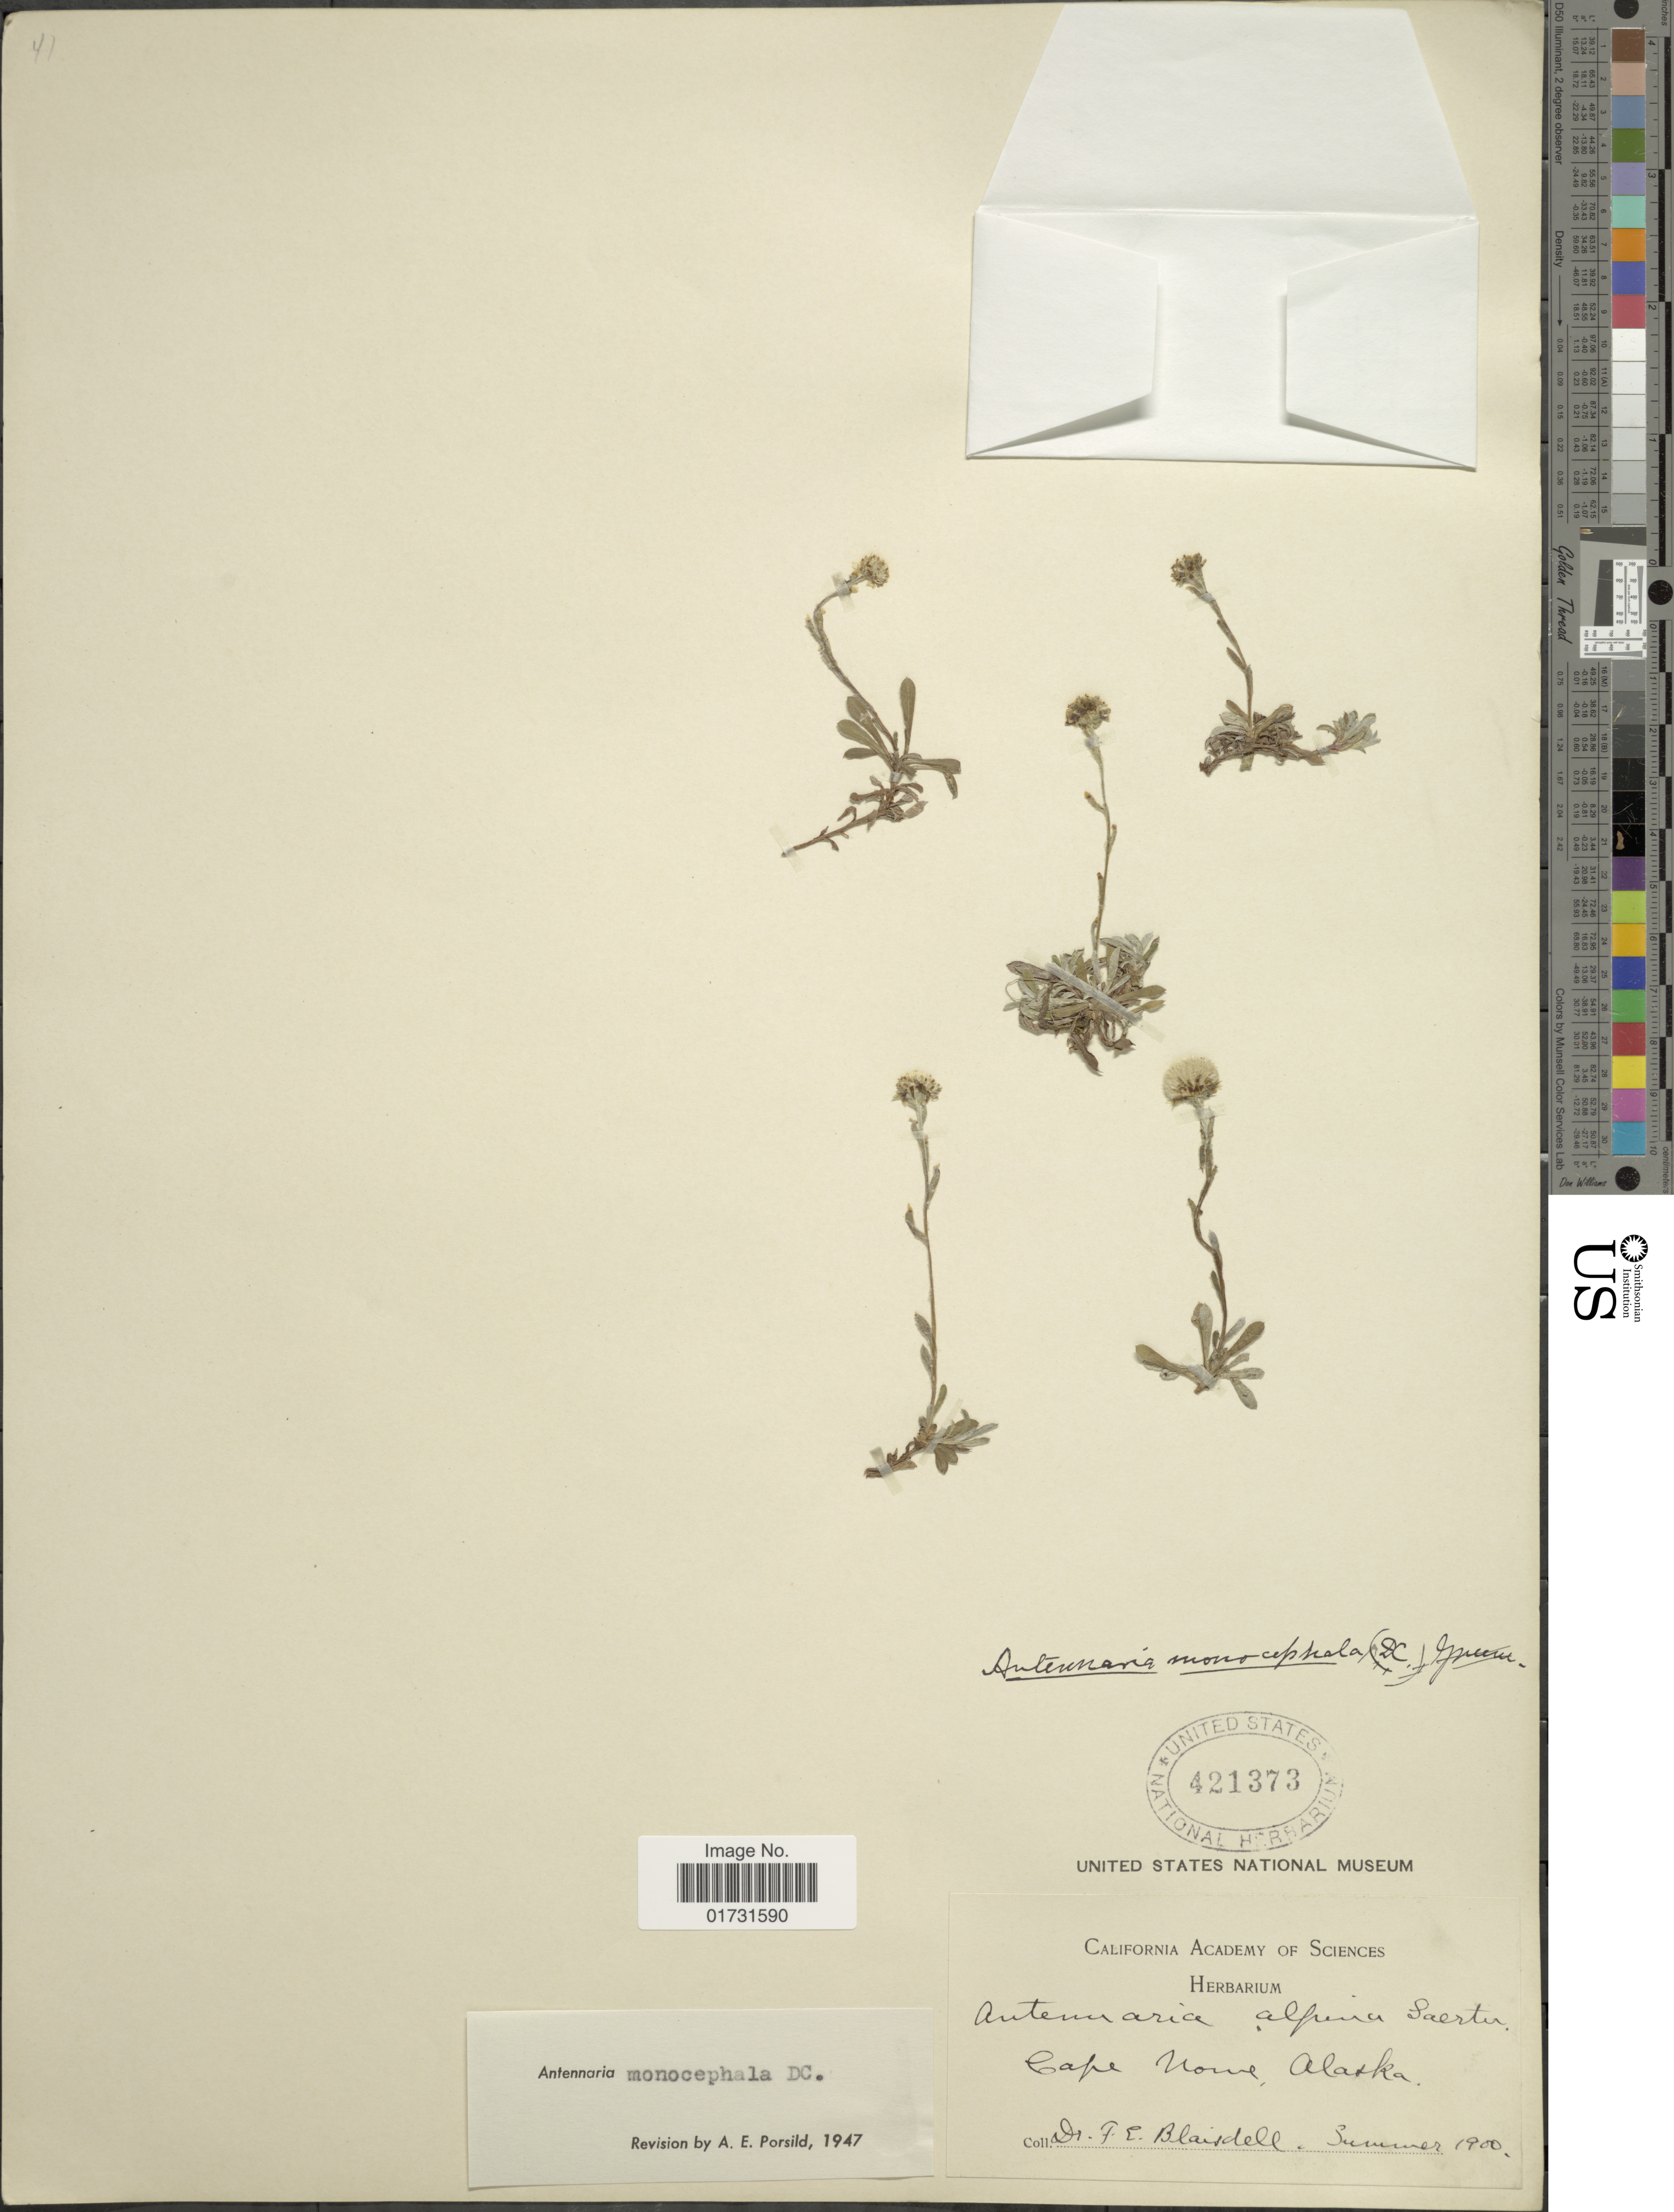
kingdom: Plantae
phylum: Tracheophyta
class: Magnoliopsida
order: Asterales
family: Asteraceae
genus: Antennaria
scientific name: Antennaria monocephala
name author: DC.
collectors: F. Blaisdell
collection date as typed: summer 1900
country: United States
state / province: Alaska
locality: Cape Nome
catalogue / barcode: US 421373